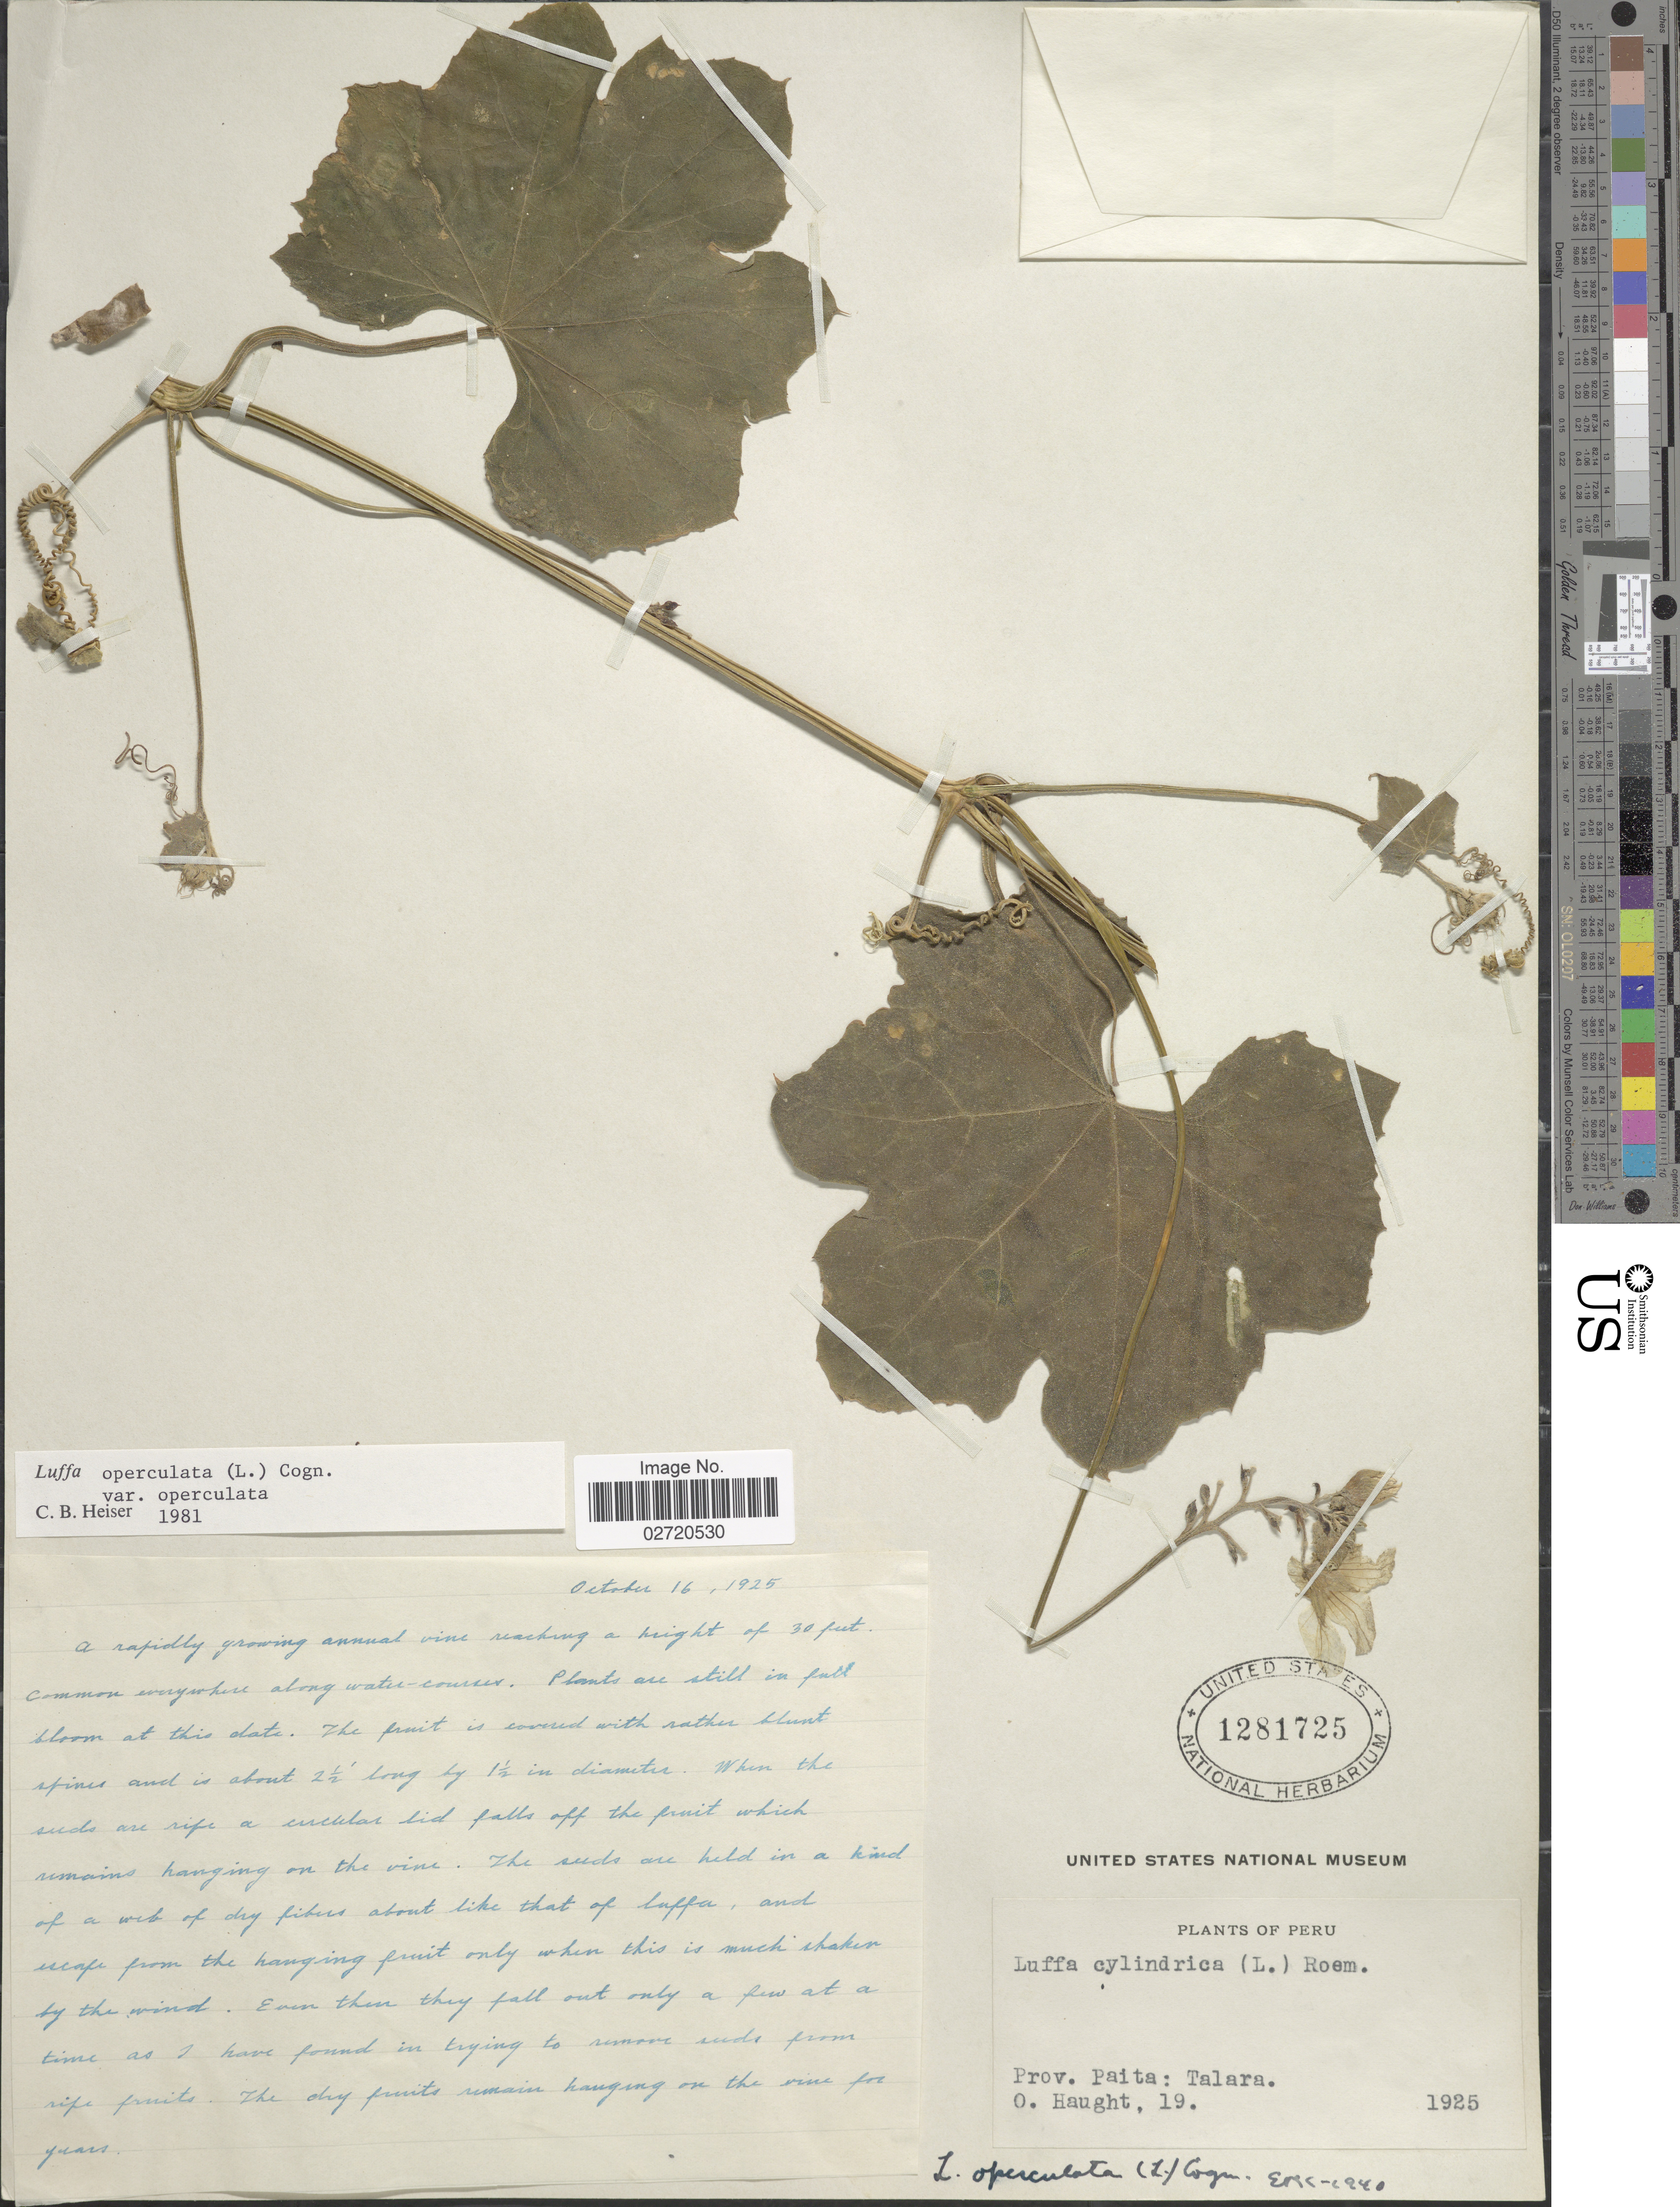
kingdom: Plantae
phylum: Tracheophyta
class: Magnoliopsida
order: Cucurbitales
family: Cucurbitaceae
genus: Luffa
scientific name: Luffa operculata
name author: (L.) Cogn.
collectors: O. Haught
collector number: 19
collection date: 1925-10-16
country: Peru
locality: Prov. Paita: Talara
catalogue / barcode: US 1281725